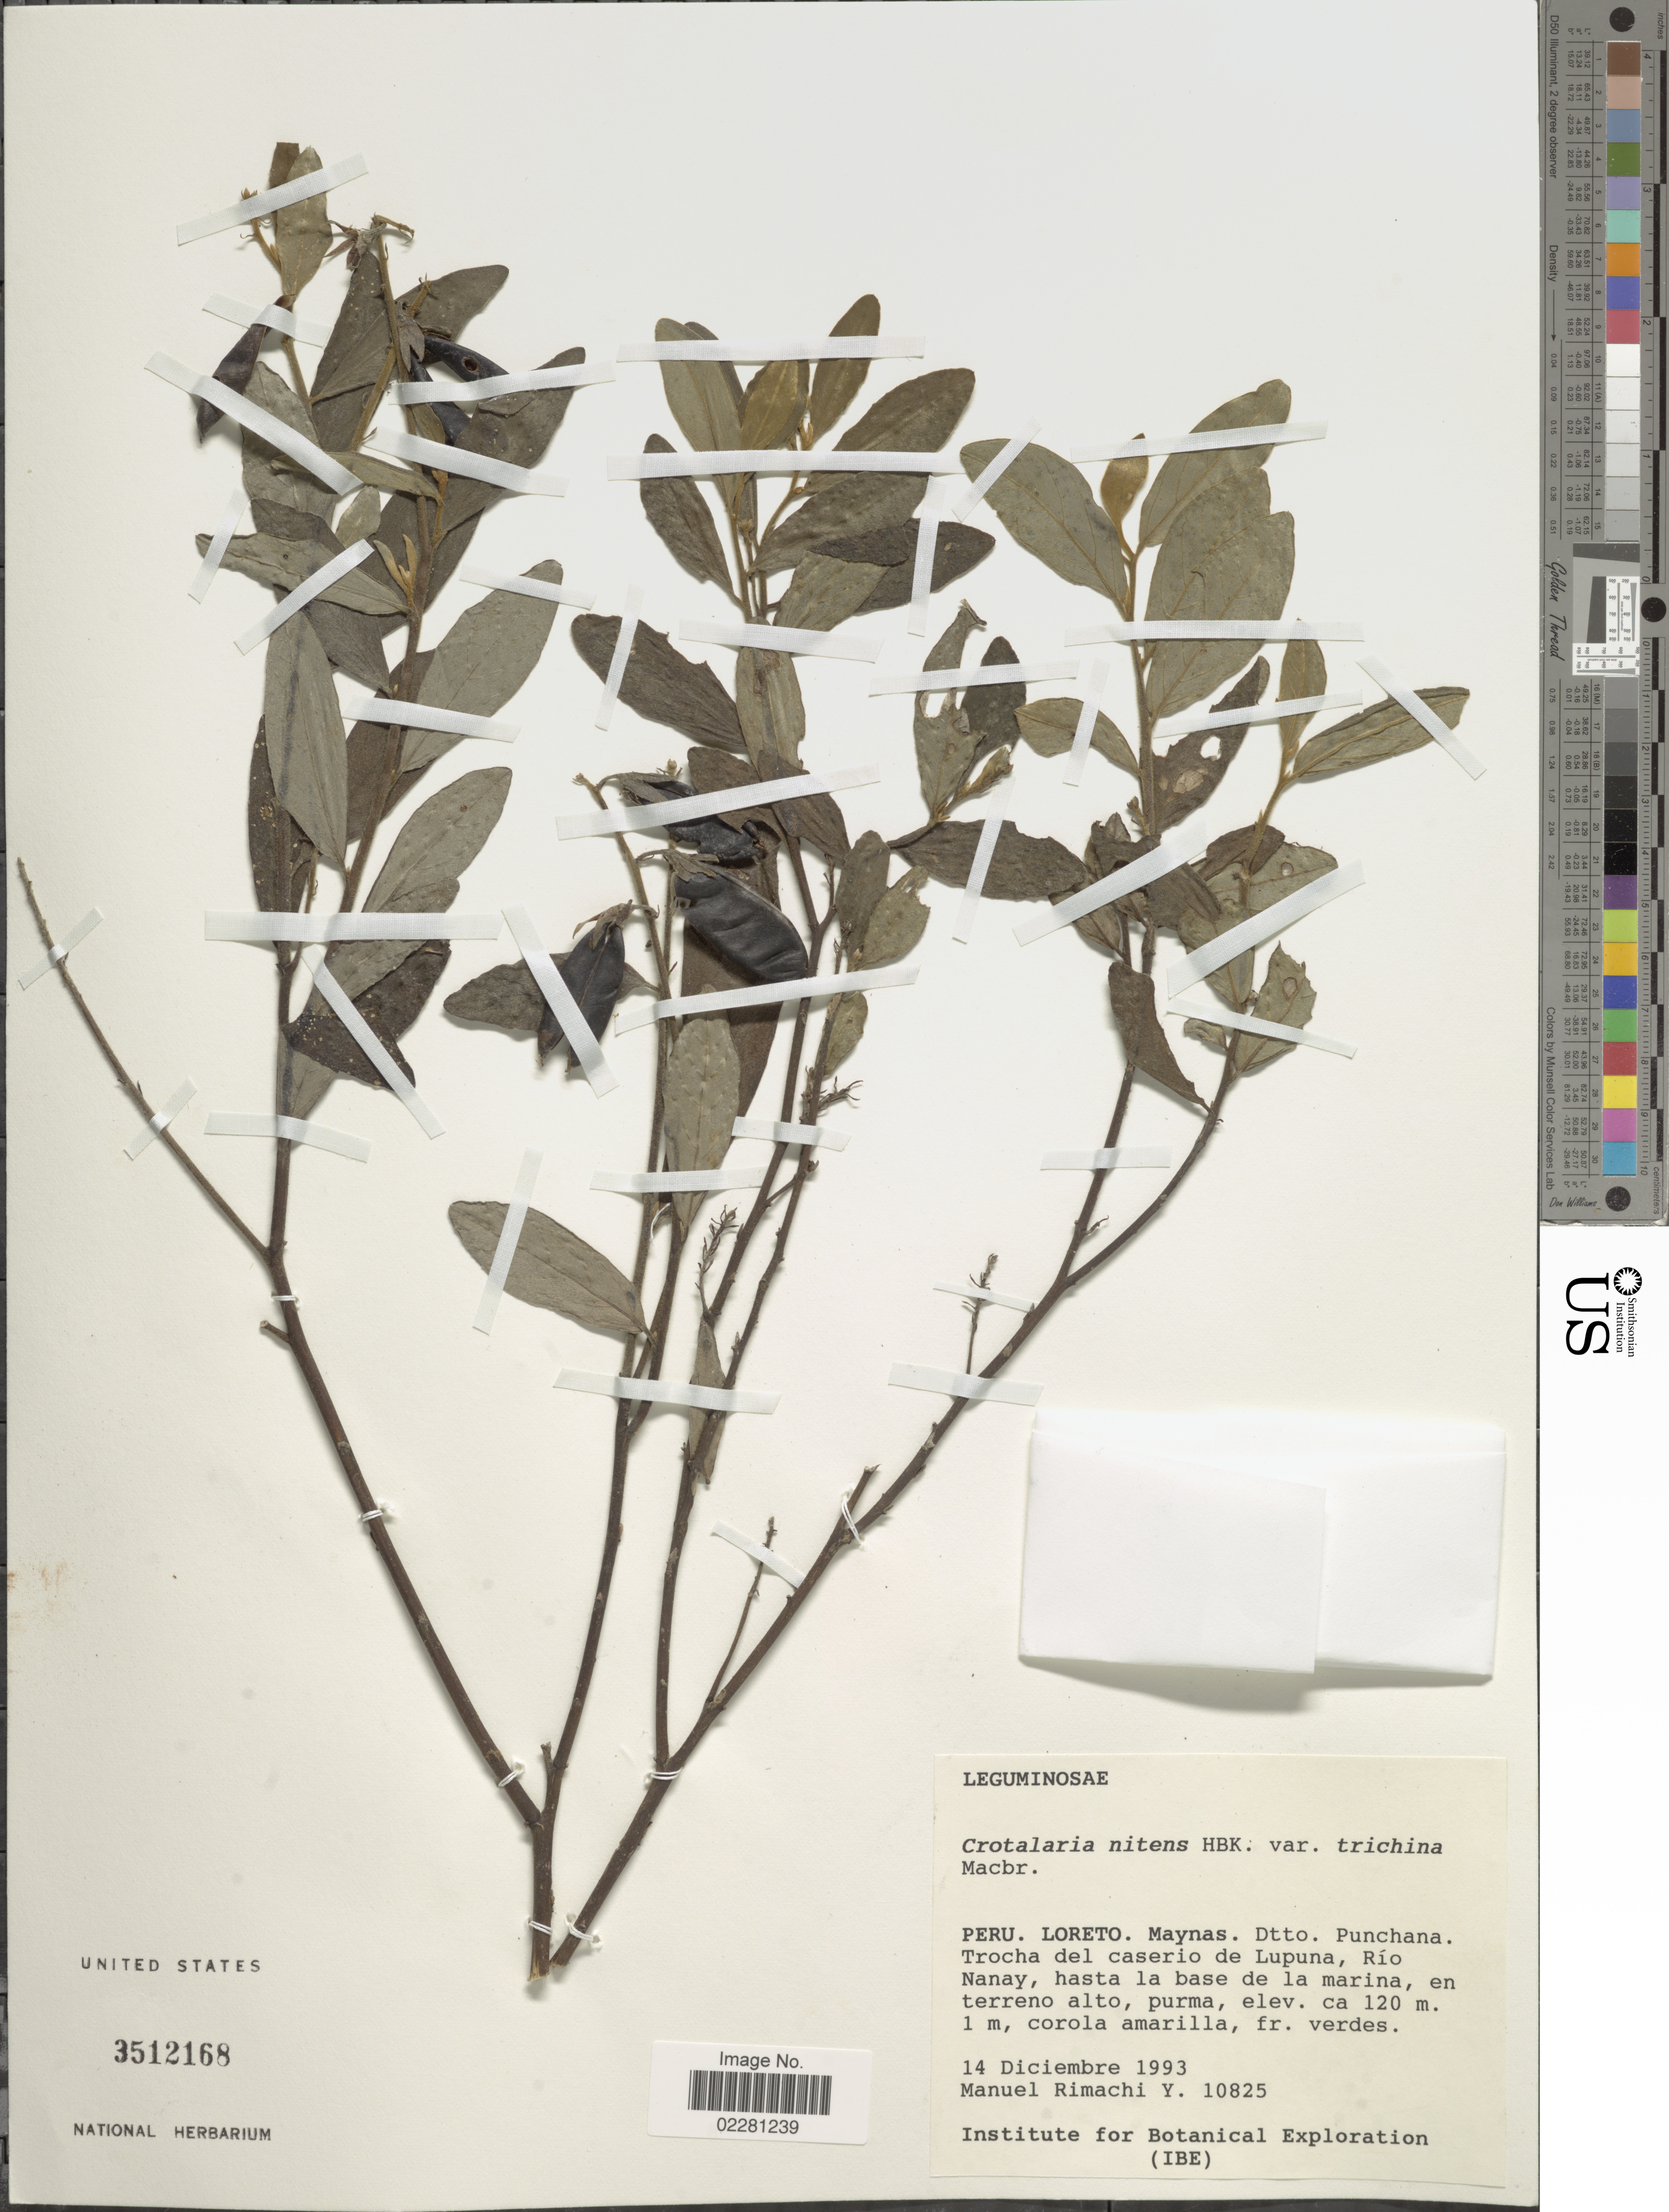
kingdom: Plantae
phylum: Tracheophyta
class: Magnoliopsida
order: Fabales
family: Fabaceae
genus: Crotalaria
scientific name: Crotalaria nitens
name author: Kunth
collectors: M. Rimachi Y.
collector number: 10825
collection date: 1993-12-14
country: Peru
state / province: Loreto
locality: Maynas, Dtto. Punchana, Trocha del caserio de Lupuna, Rio Nanay, hasta la base de la marina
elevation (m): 120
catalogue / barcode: US 3512168